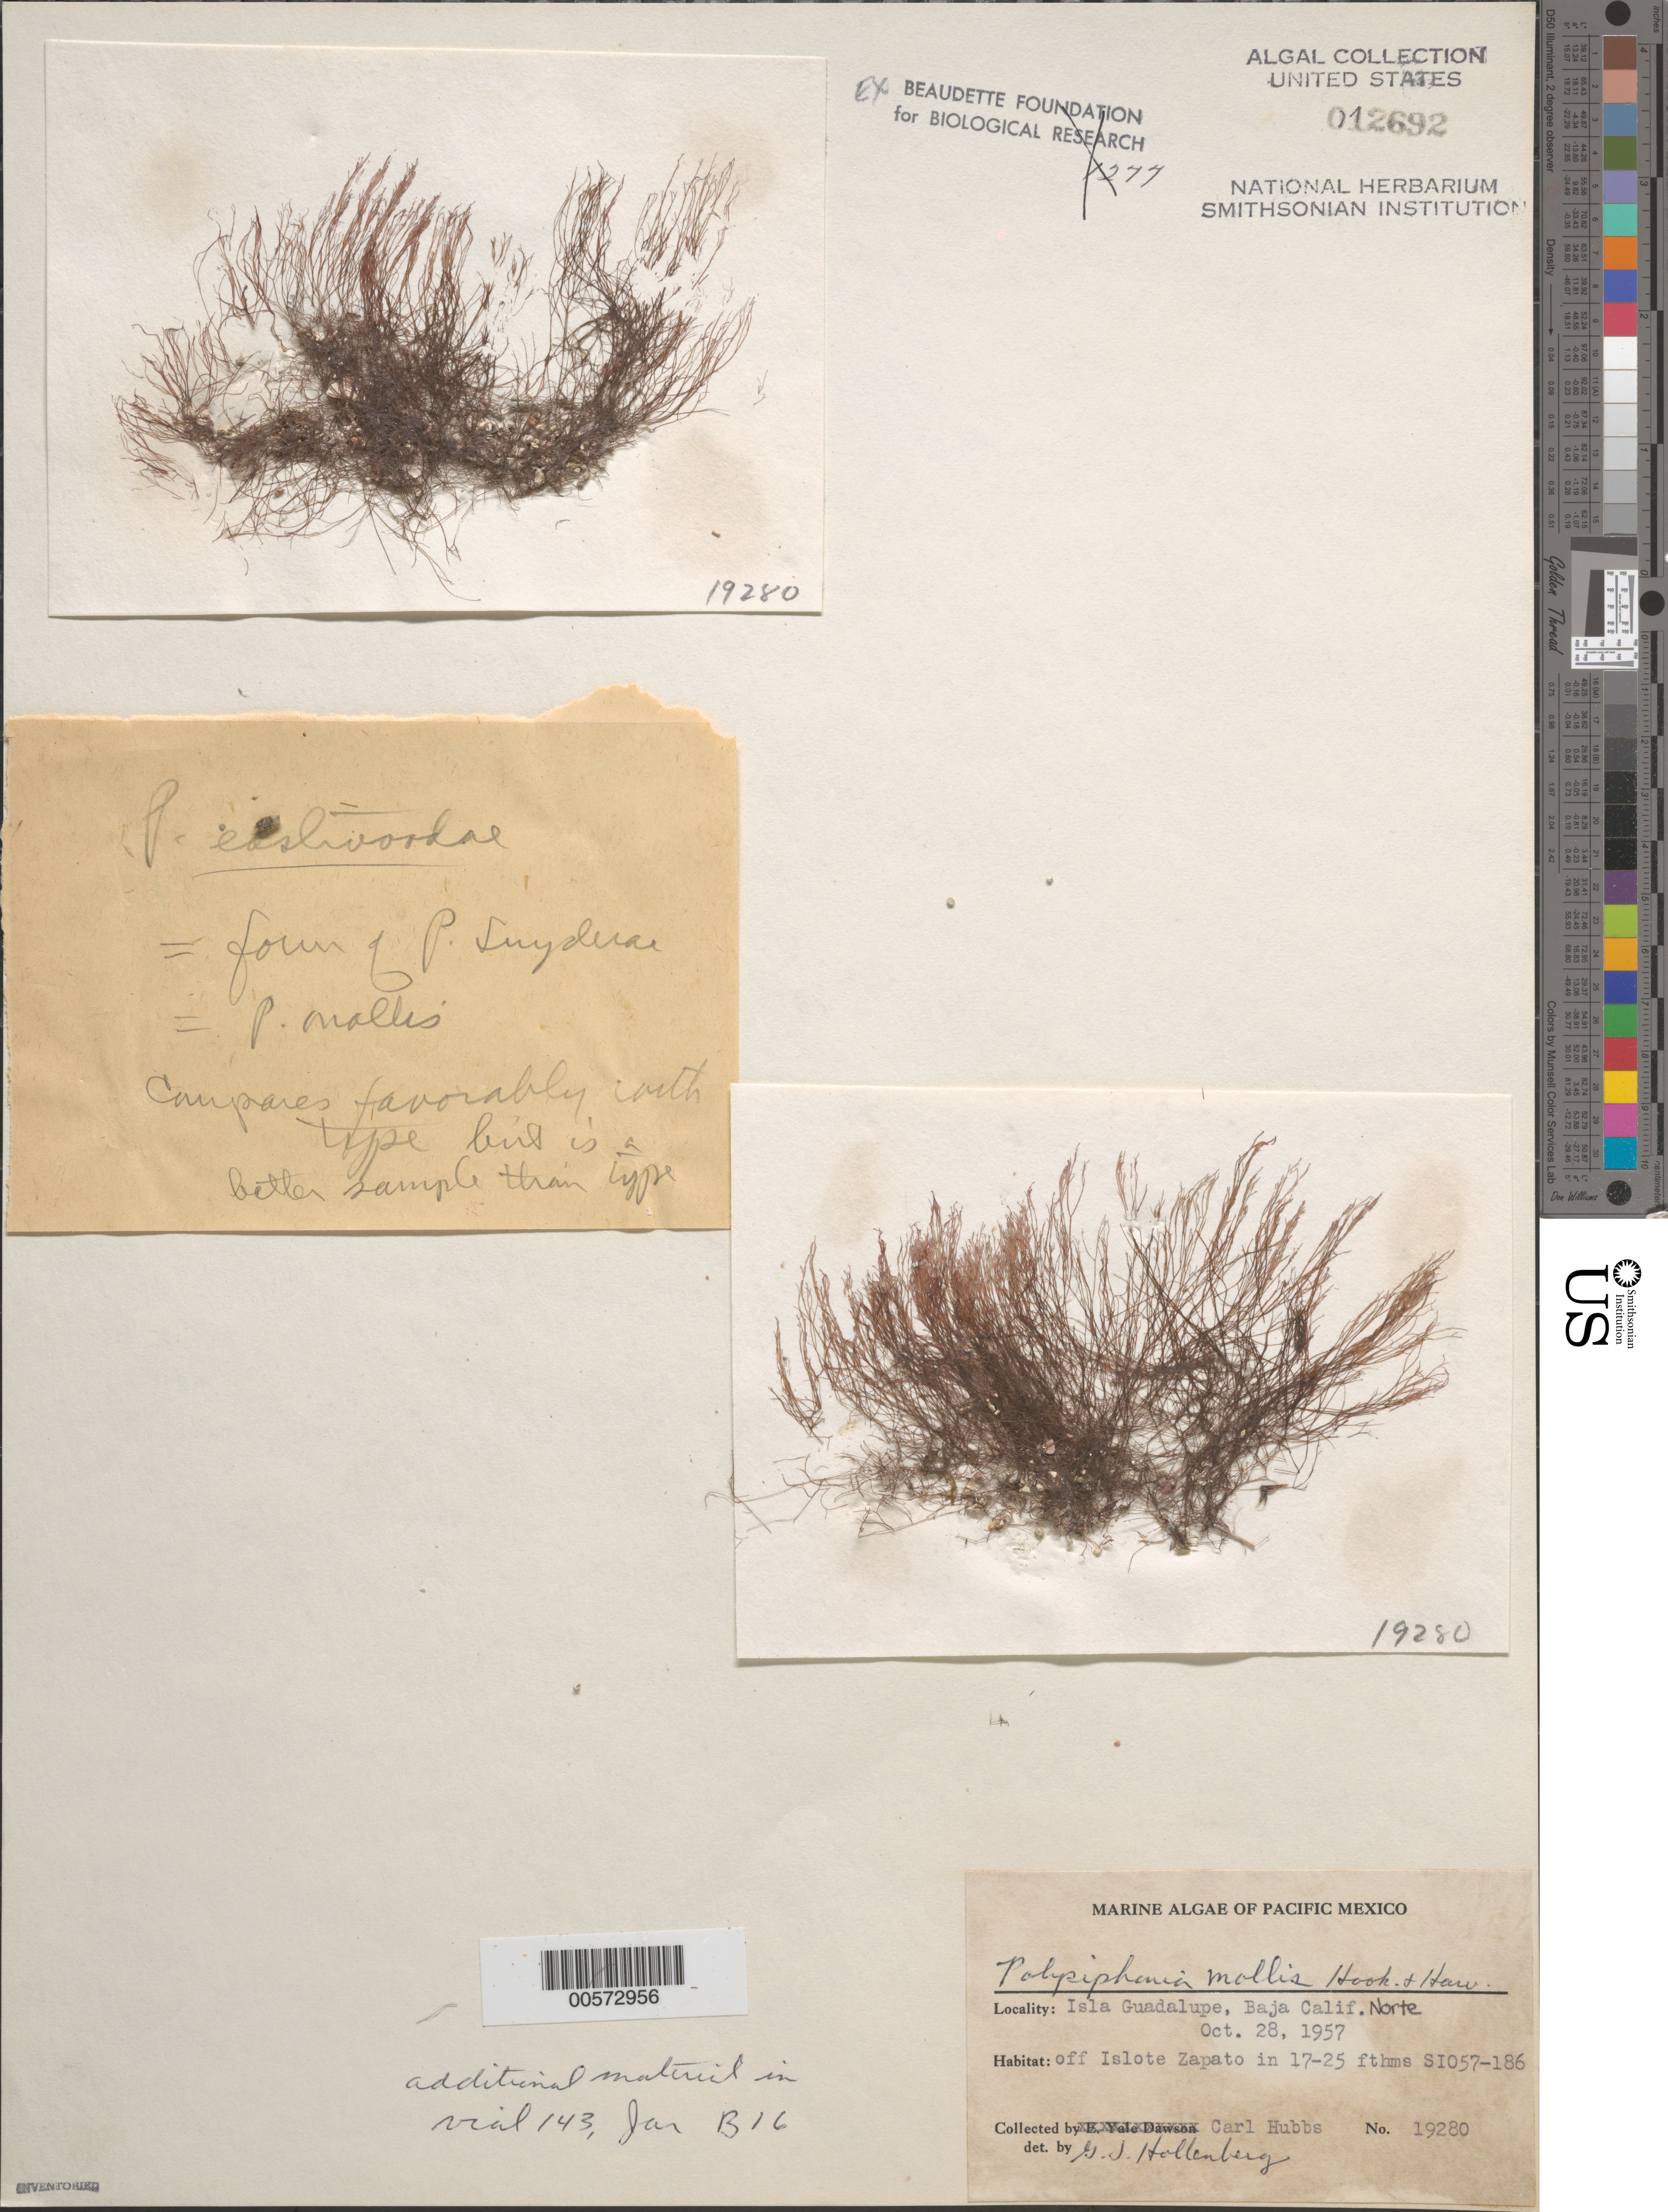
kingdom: Plantae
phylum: Rhodophyta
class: Florideophyceae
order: Ceramiales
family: Rhodomelaceae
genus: Polysiphonia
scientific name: Polysiphonia mollis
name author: Hook. f. & Harv.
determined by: Hollenberg, George J.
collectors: C. Hubbs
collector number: EYD 19280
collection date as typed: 28 Oct 1957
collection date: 1957-10-28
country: Mexico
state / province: Baja California Norte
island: Isla Guadalupe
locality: Off Islote Zapato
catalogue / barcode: US 12692